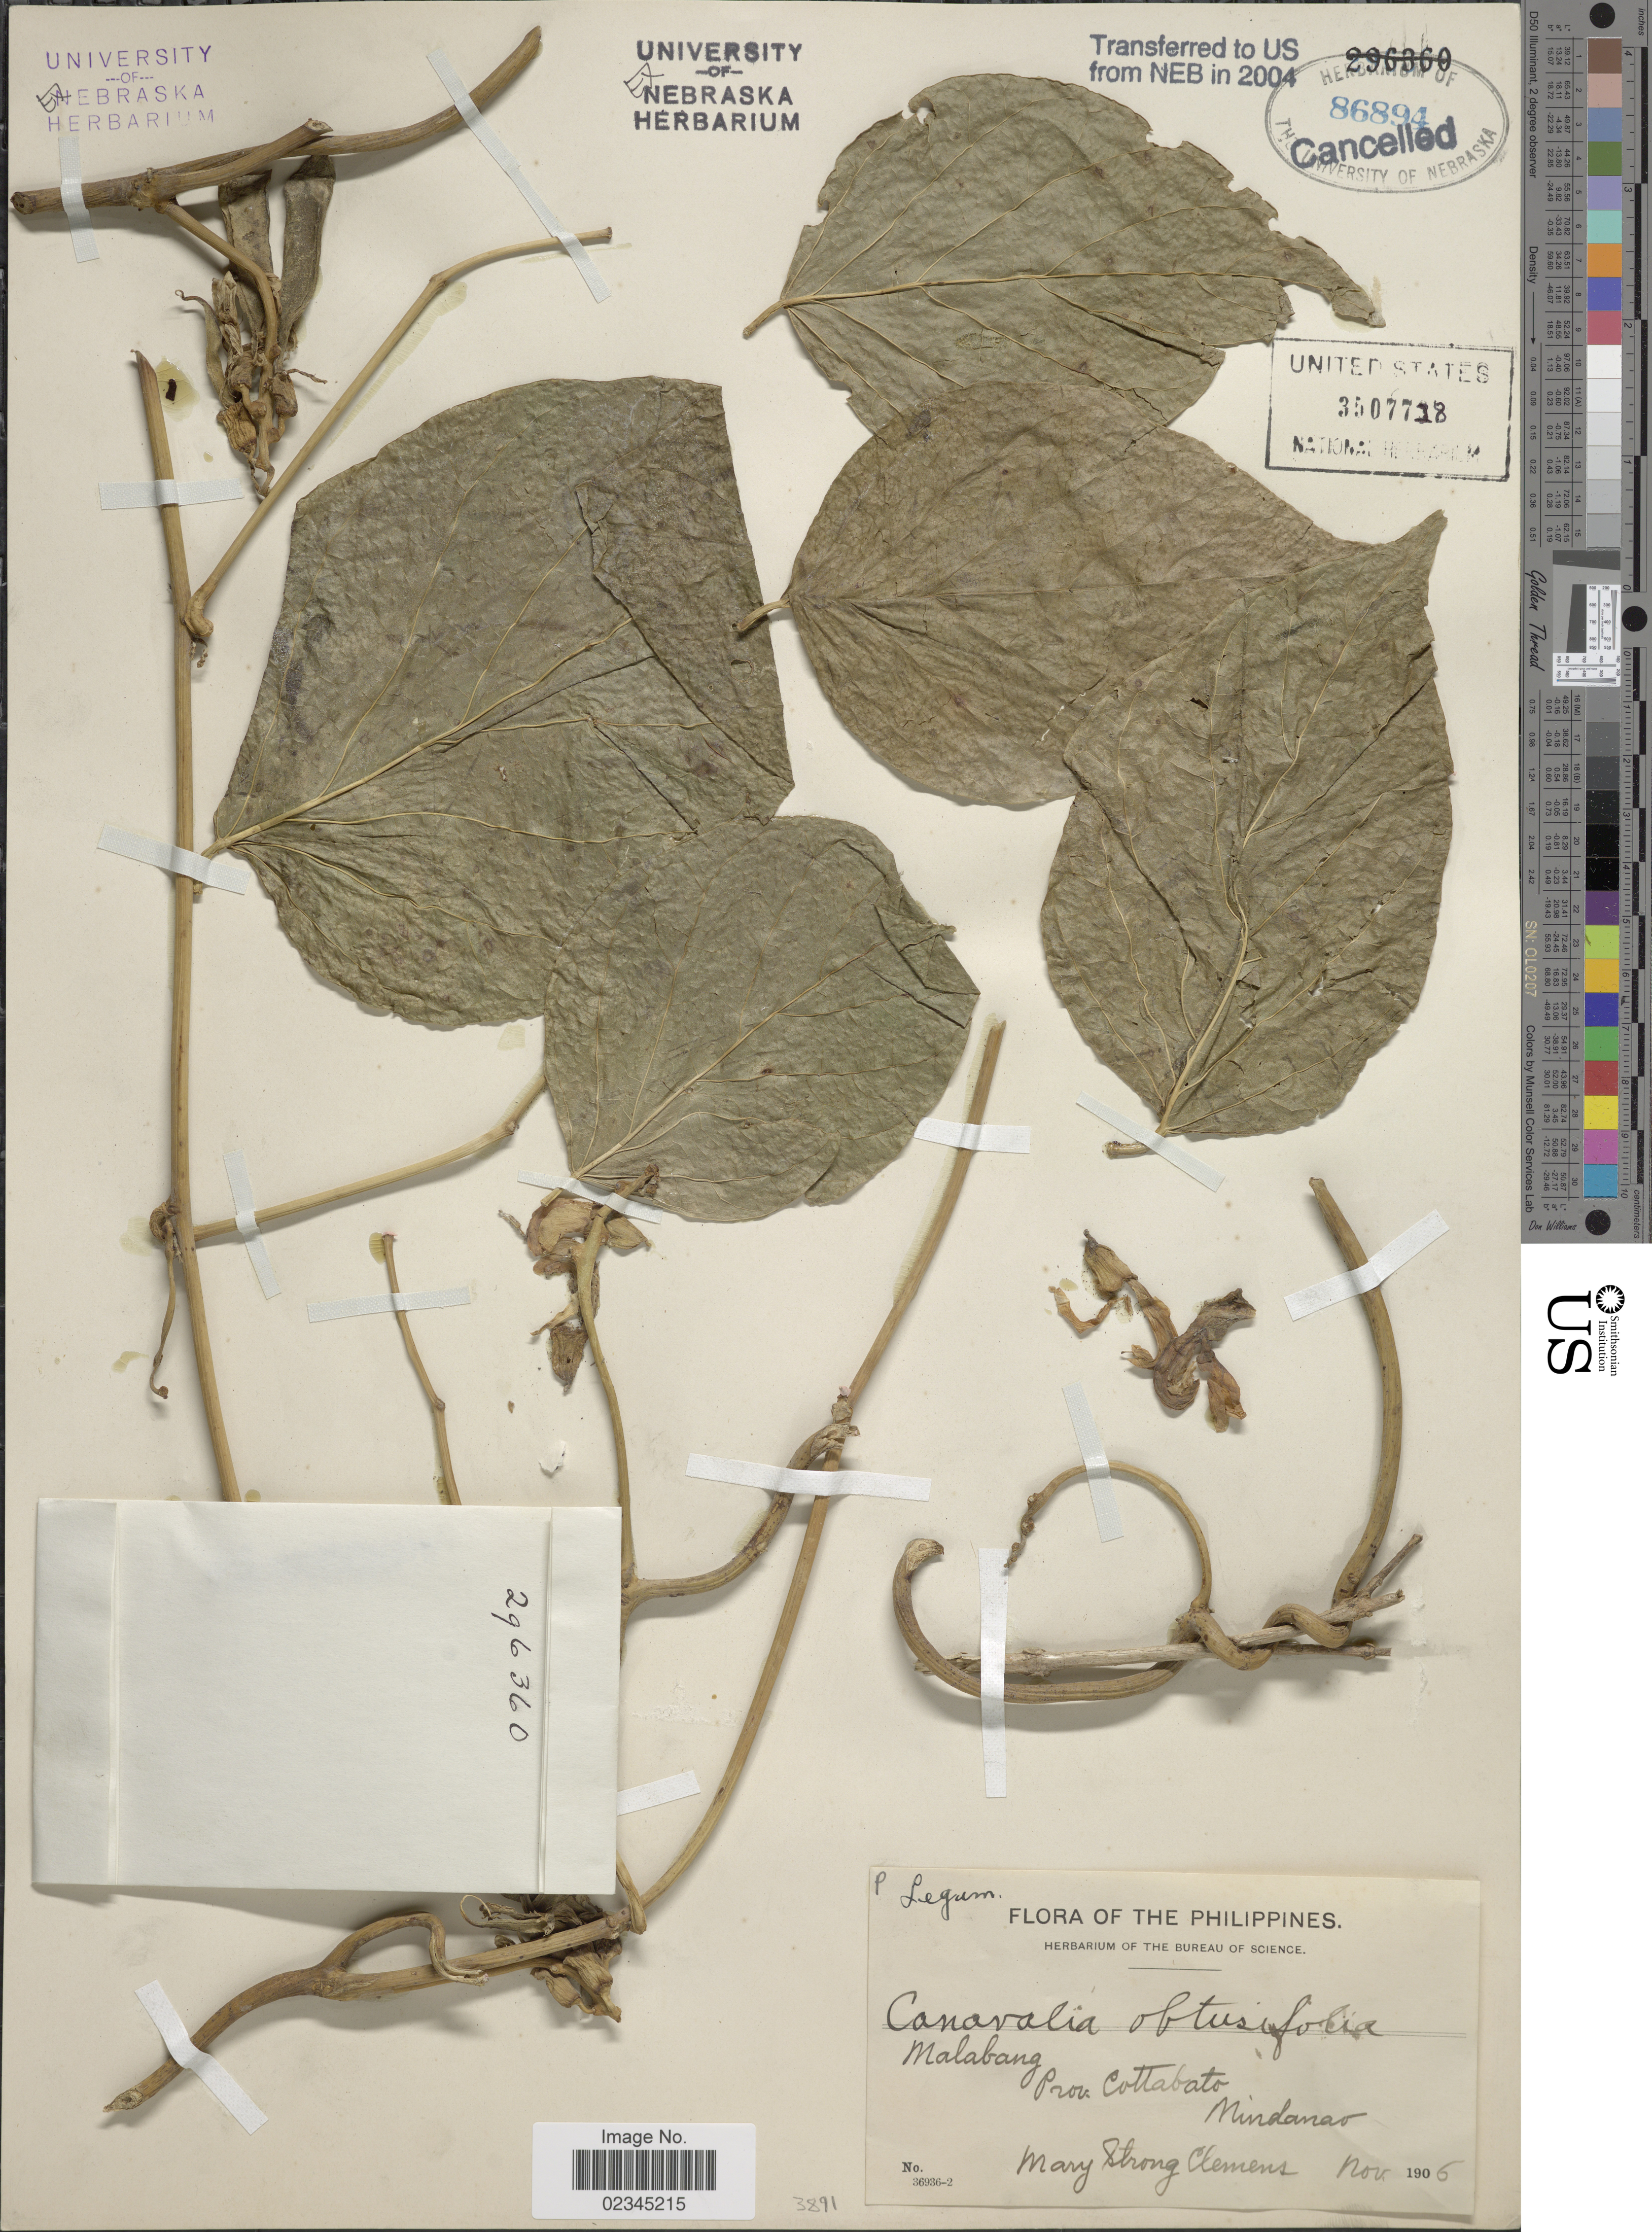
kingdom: Plantae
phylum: Tracheophyta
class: Magnoliopsida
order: Fabales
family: Fabaceae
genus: Canavalia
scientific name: Canavalia rosea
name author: (Sw.) DC.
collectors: M. S. Clemens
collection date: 1906-11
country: Philippines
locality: Prov. Cottabato.Mindanao.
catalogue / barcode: US 3507718